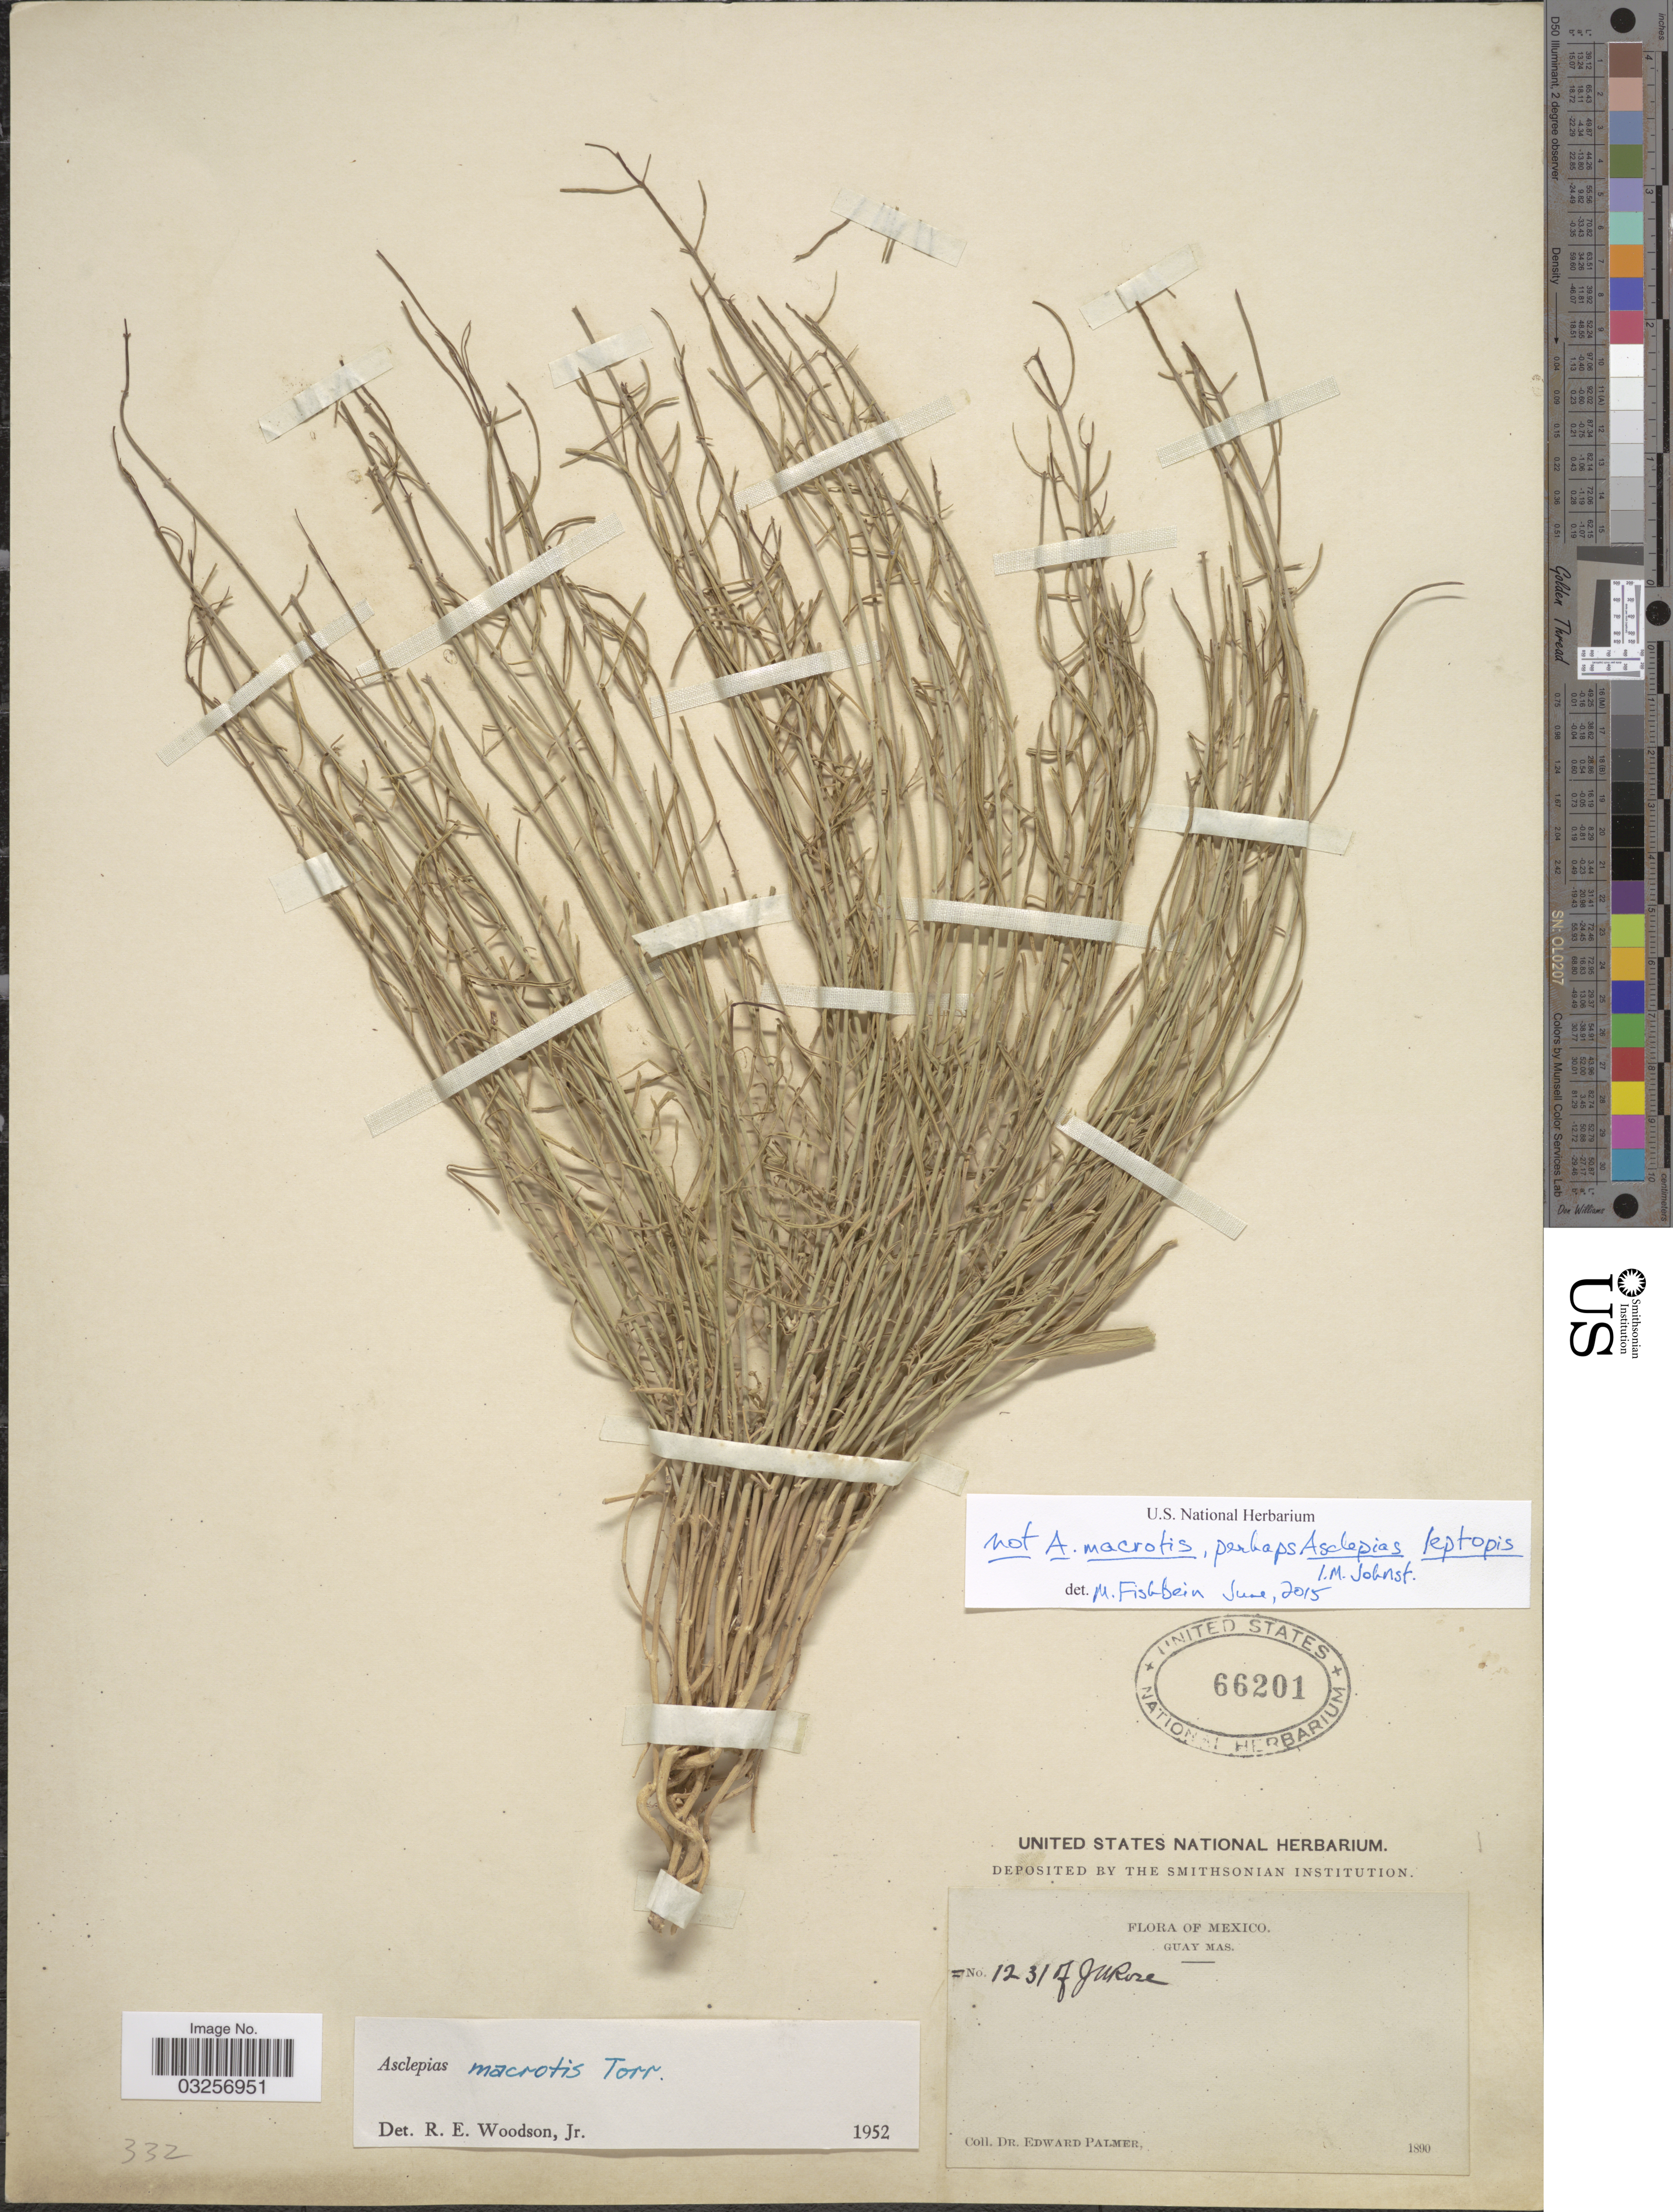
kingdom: Plantae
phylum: Tracheophyta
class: Magnoliopsida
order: Gentianales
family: Apocynaceae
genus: Asclepias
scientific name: Asclepias leptopus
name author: I.M. Johnst.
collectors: E. Palmer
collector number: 1231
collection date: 1890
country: Mexico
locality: Guay Mas.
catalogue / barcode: US 66201